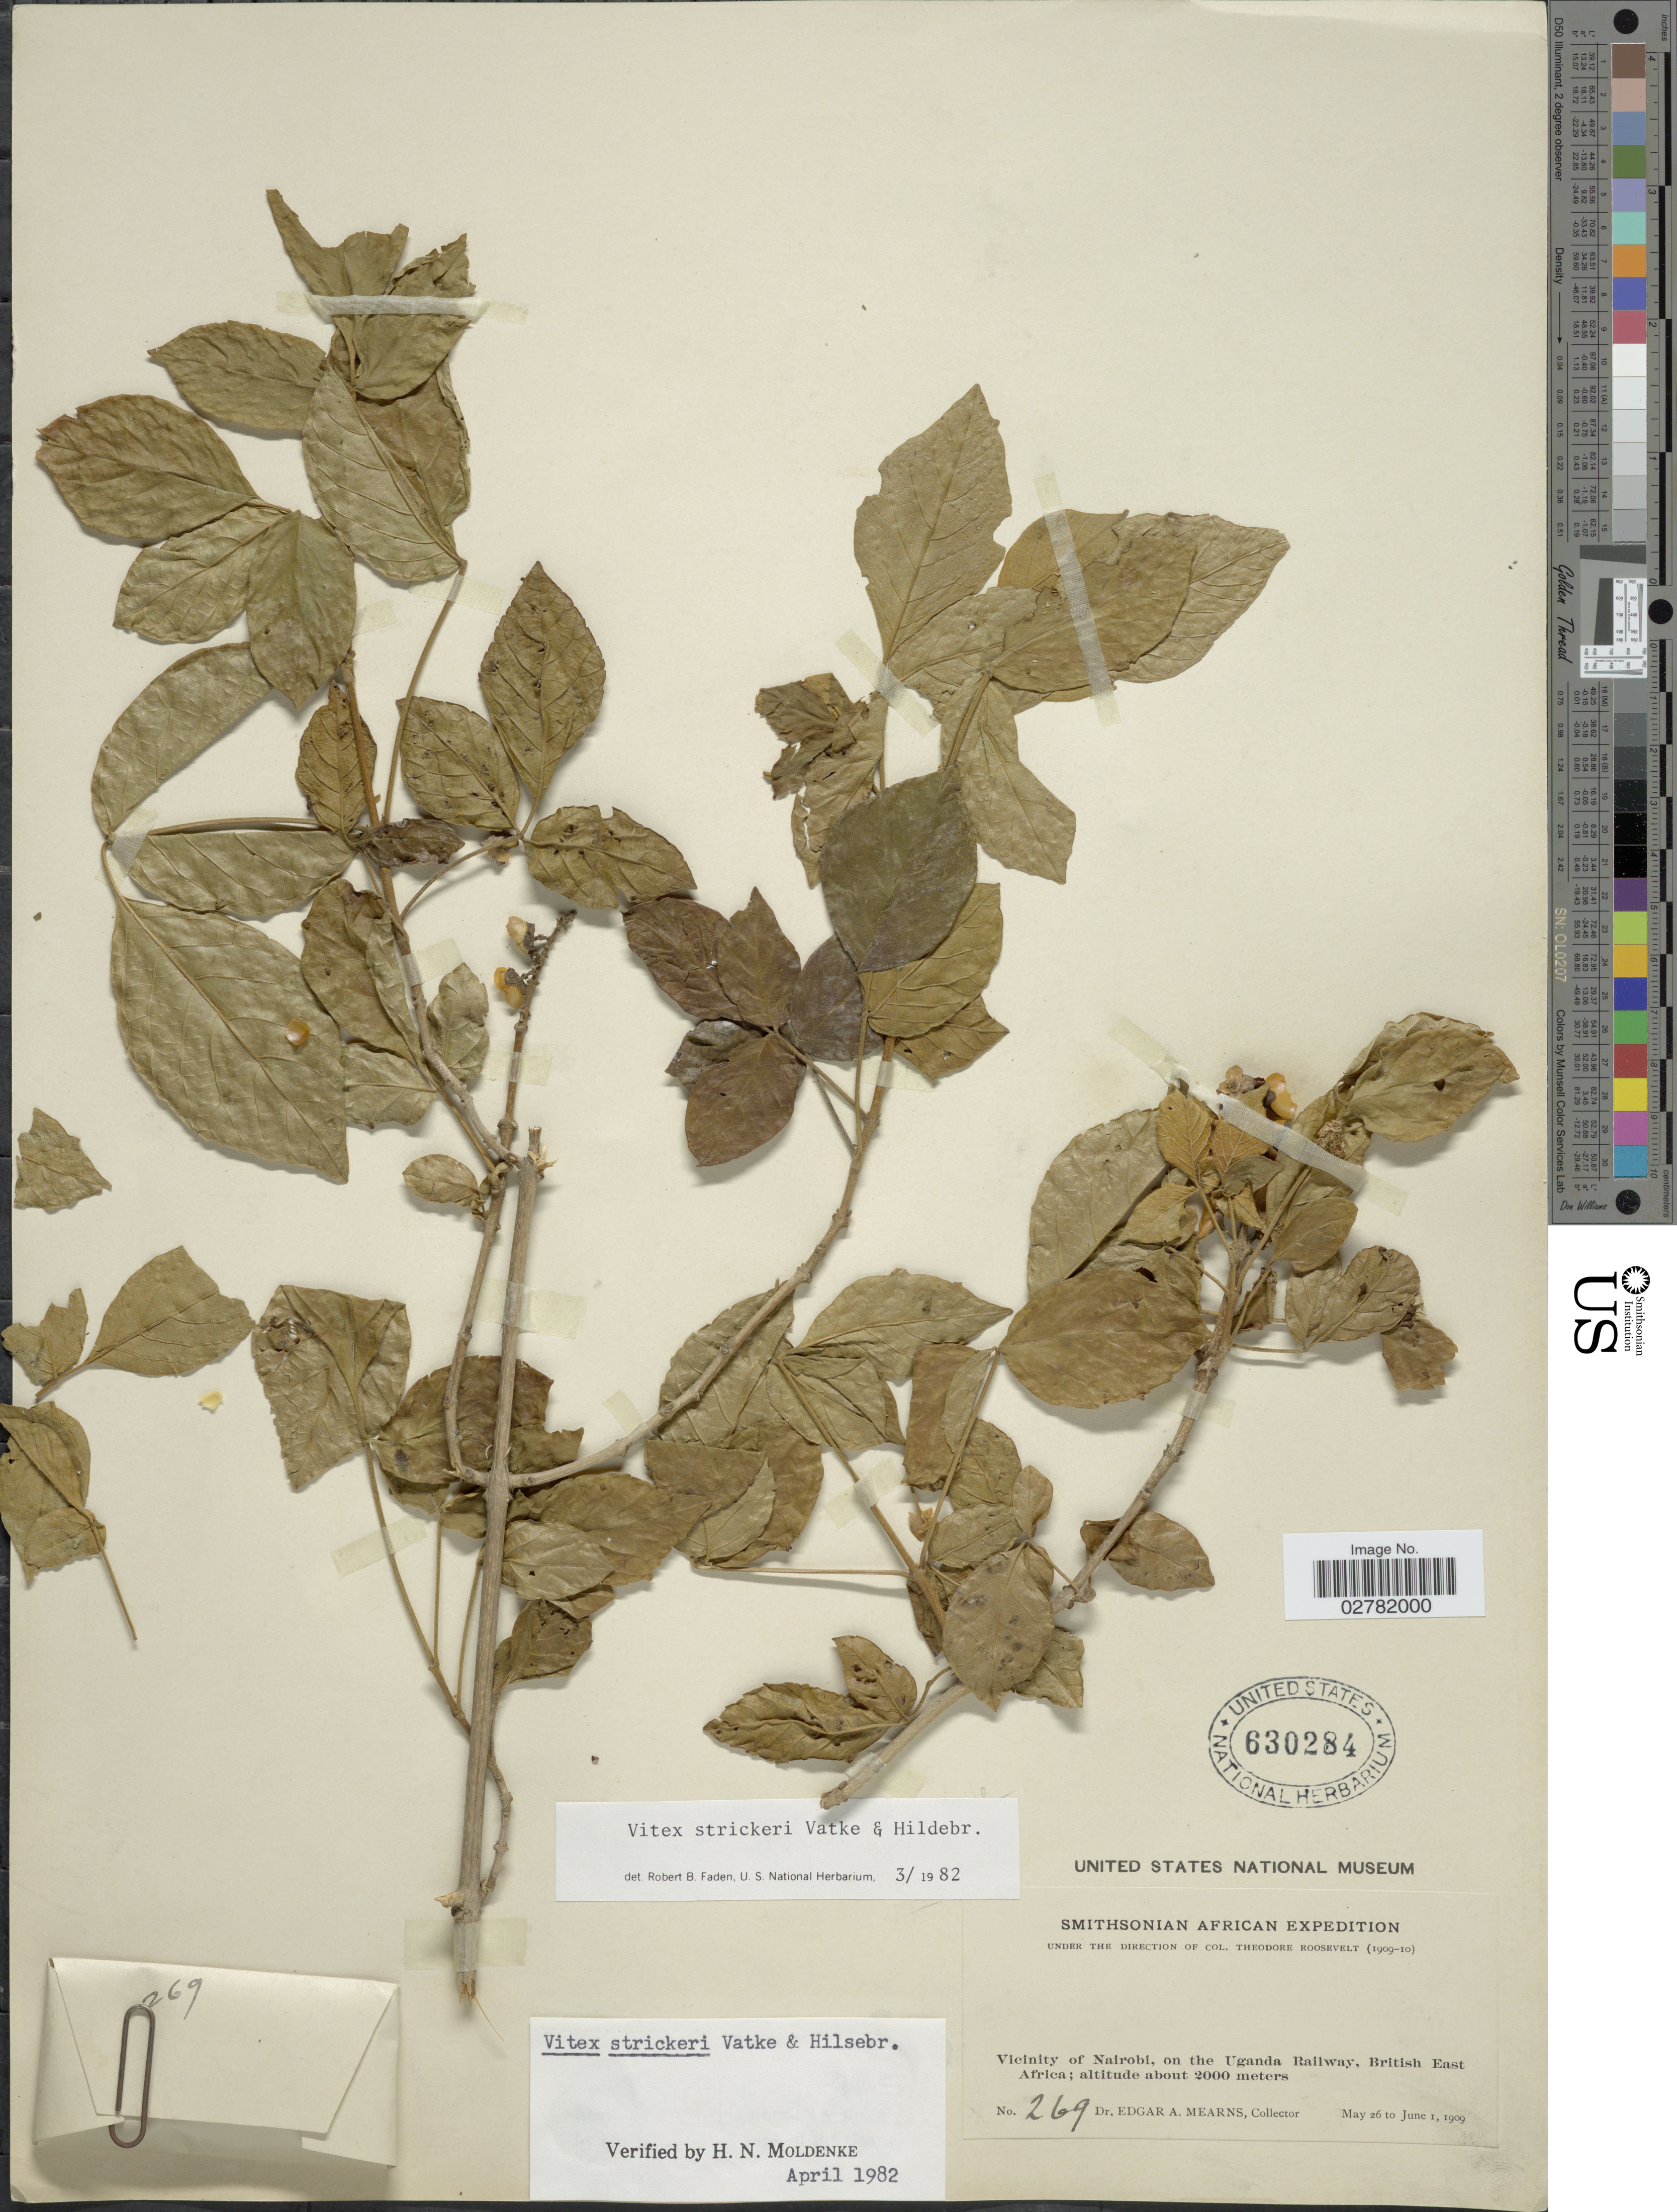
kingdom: Plantae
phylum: Tracheophyta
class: Magnoliopsida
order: Lamiales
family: Lamiaceae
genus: Vitex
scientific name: Vitex strickeri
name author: Vatke & Hildebr.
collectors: E. A. Mearns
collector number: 269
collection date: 1909-05-26/1909-06-01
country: Kenya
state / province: Nairobi Area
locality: Vicinity of Nairobi, on the Uganda railway, British East Africa.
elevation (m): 2000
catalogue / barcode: US 630284